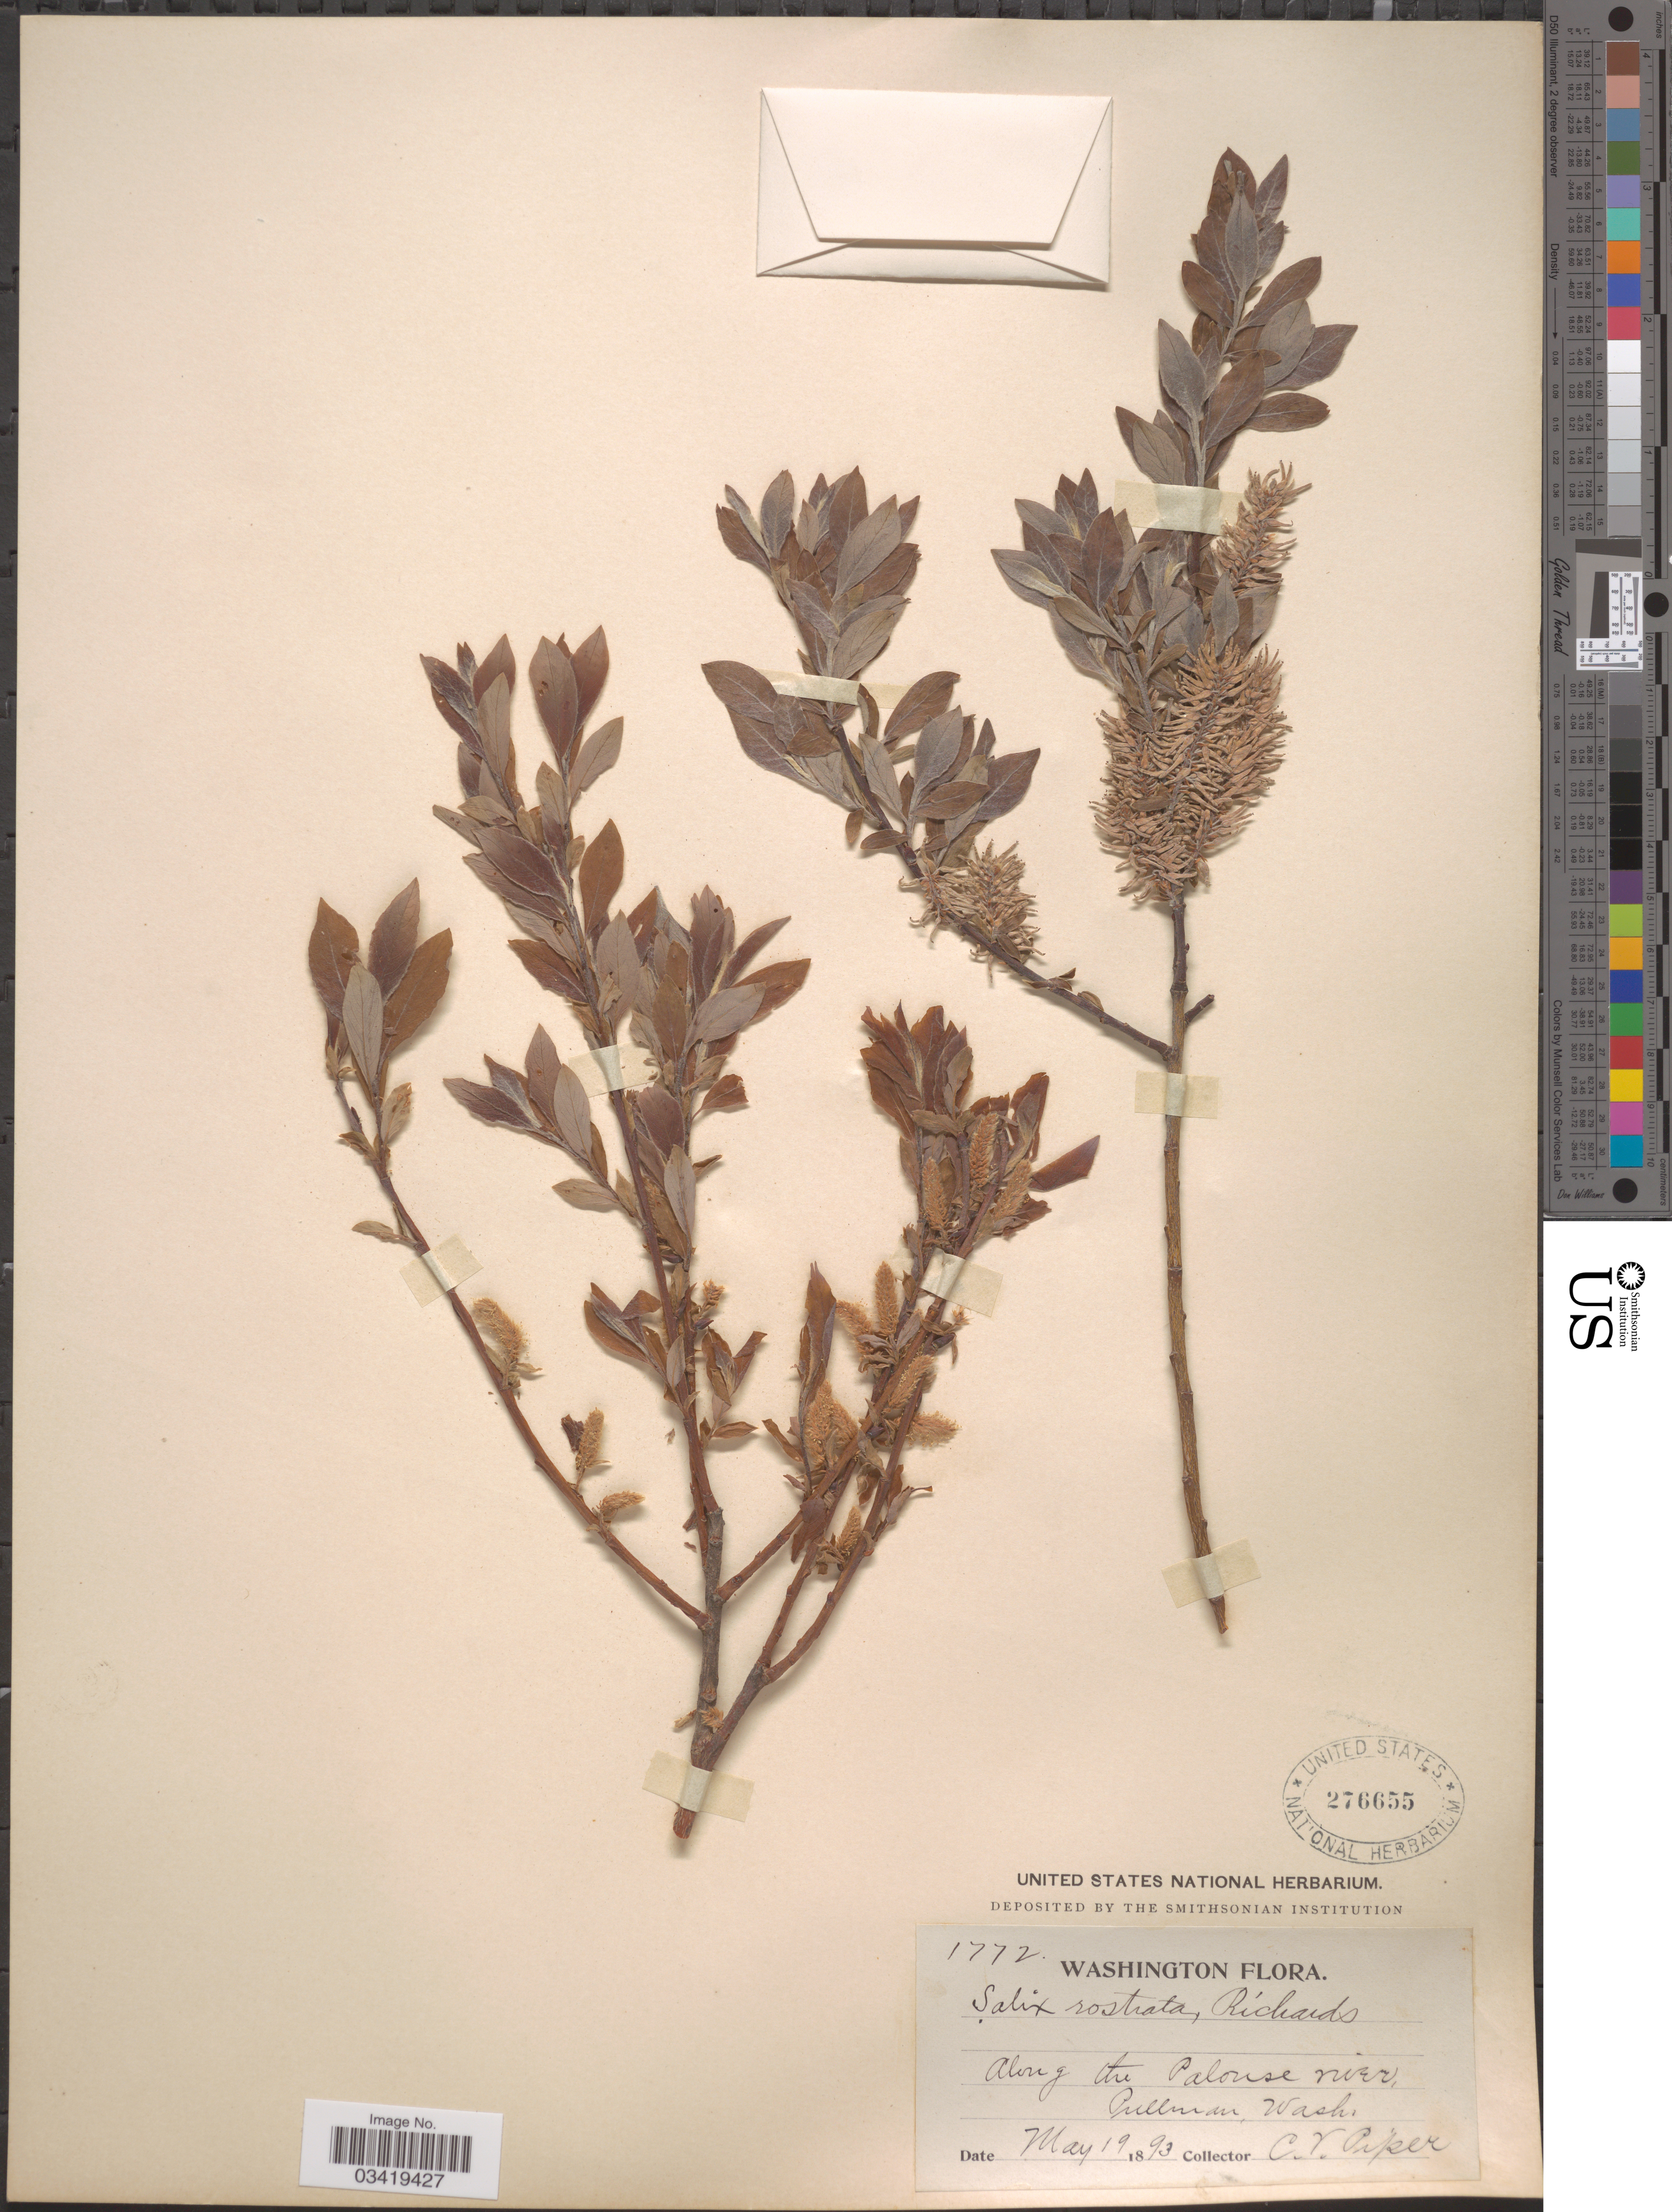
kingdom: Plantae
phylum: Tracheophyta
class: Magnoliopsida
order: Malpighiales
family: Salicaceae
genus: Salix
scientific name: Salix bebbiana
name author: Sarg.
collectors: C. V. Piper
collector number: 1772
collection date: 1893-05-19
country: United States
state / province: Washington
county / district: Whitman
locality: Along the Palouse river, Pullman.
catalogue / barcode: US 276655